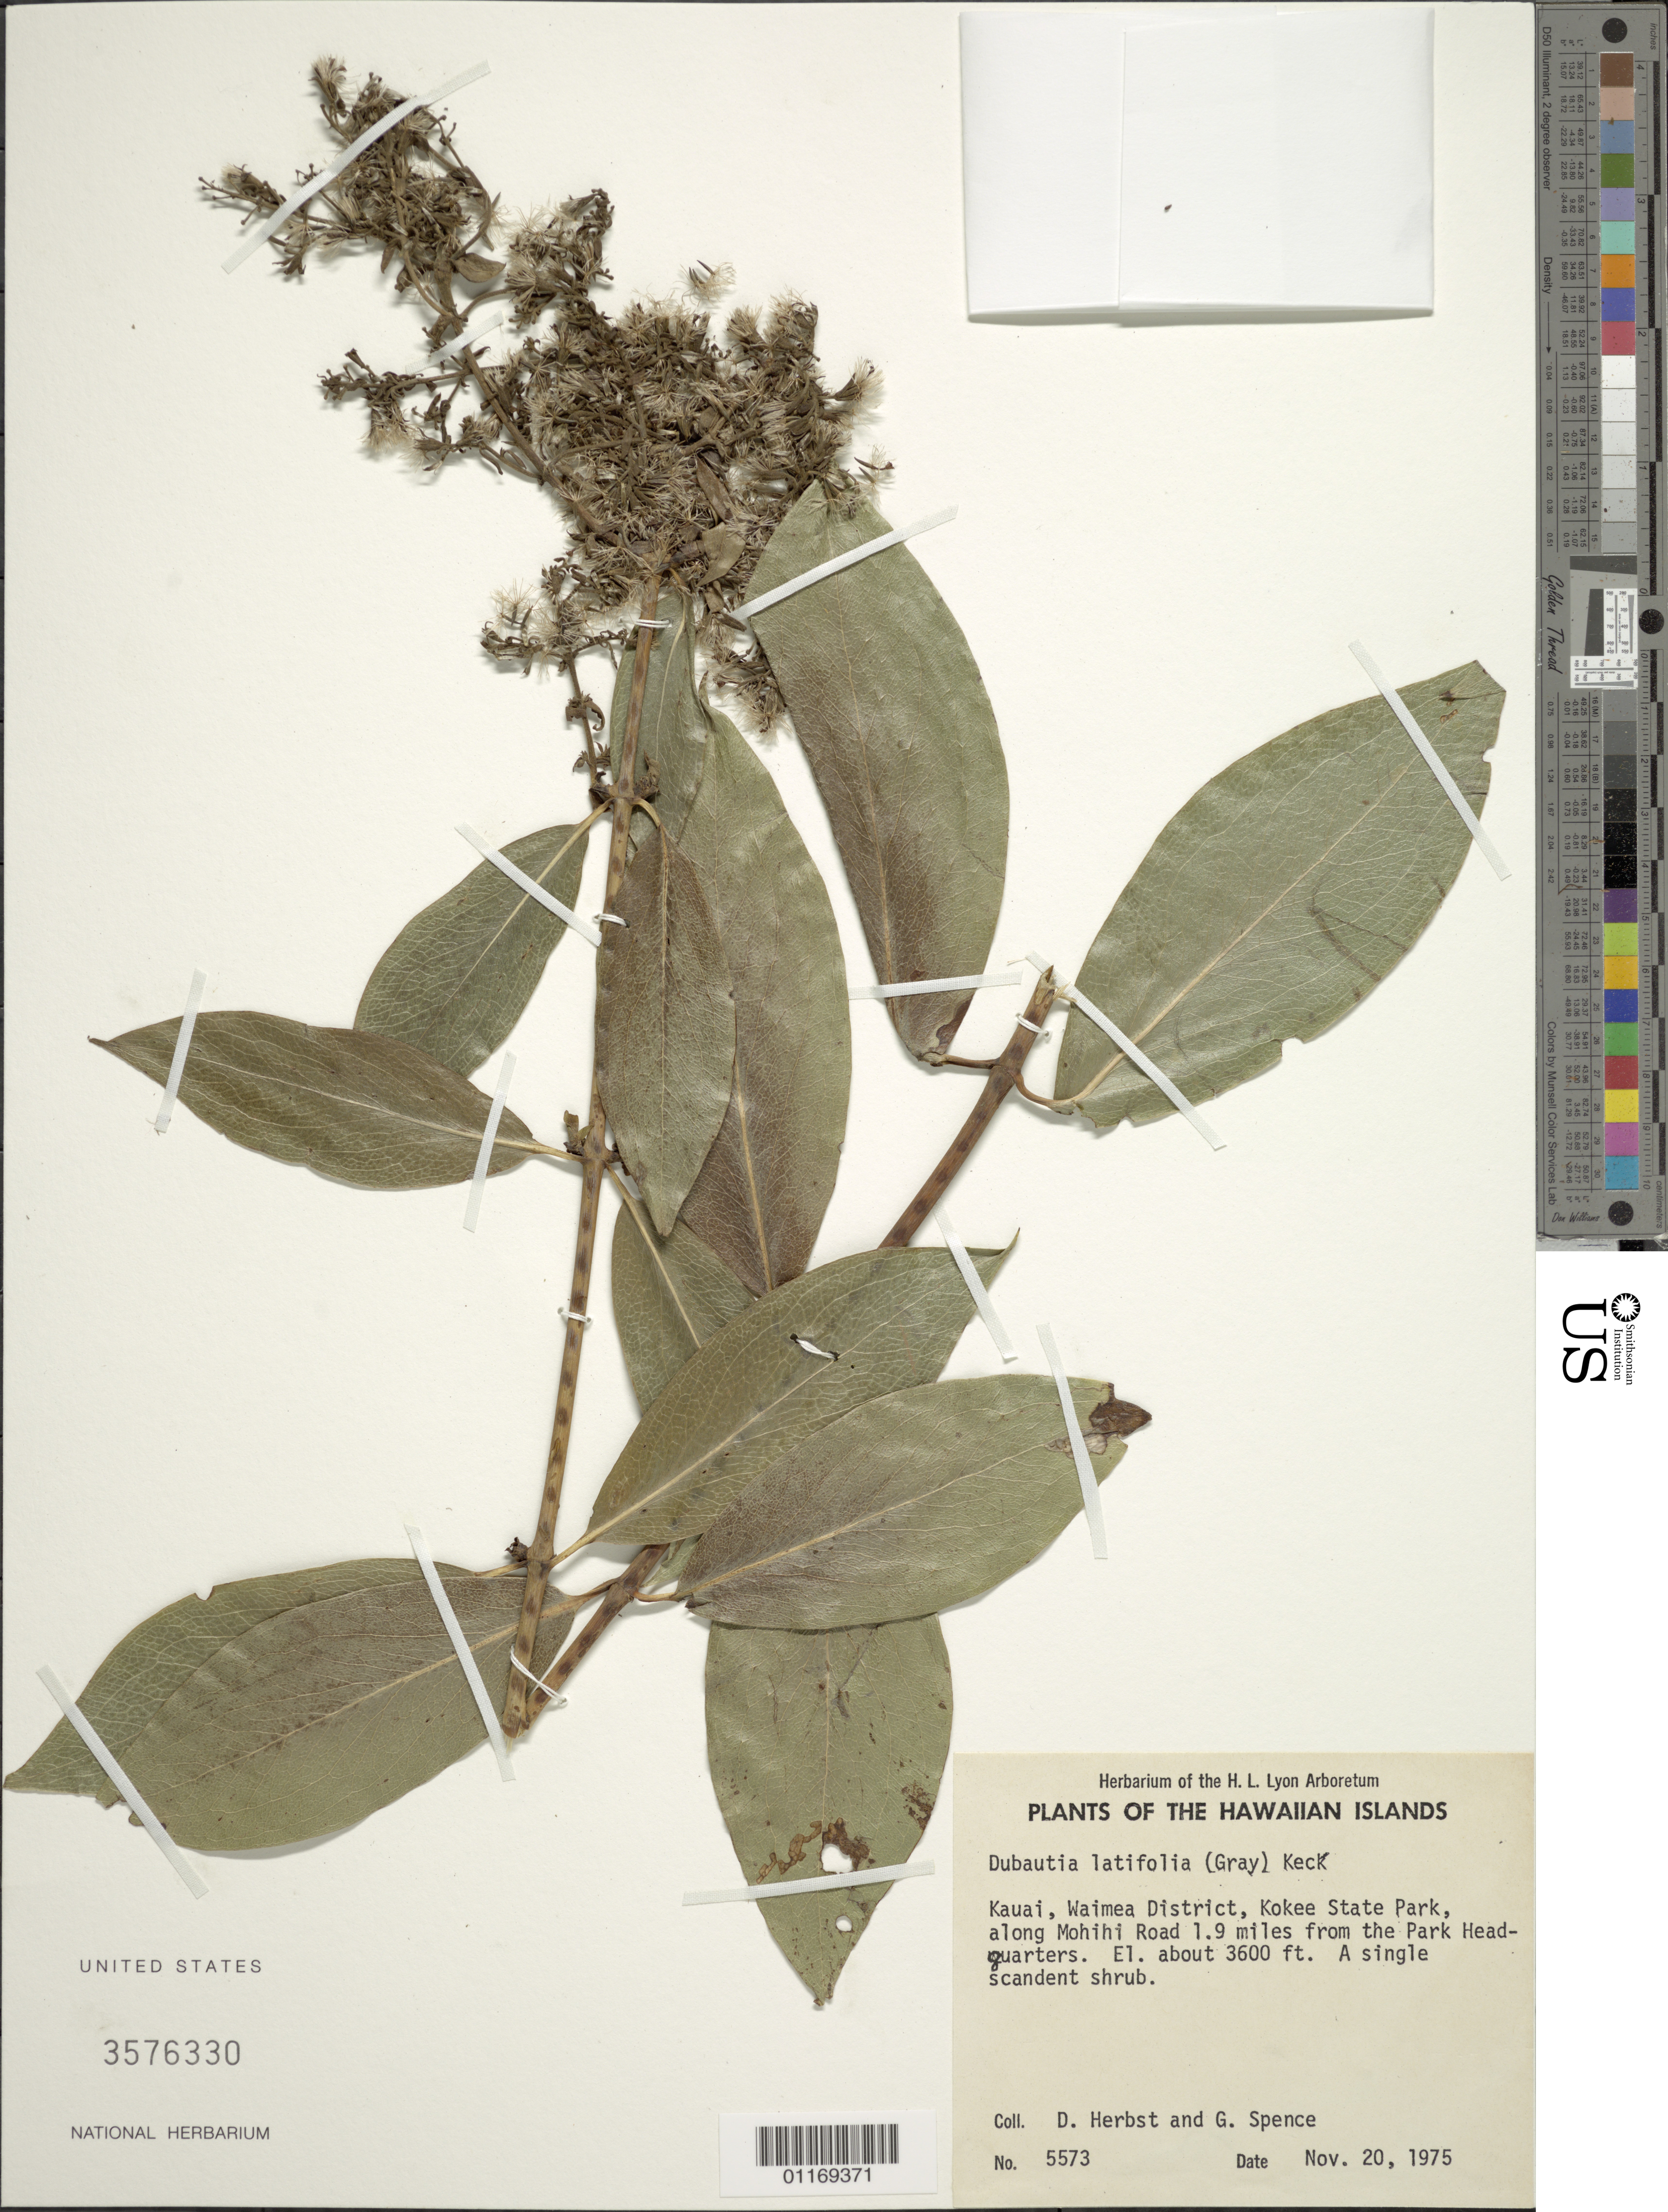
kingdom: Plantae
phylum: Tracheophyta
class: Magnoliopsida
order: Asterales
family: Asteraceae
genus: Dubautia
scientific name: Dubautia latifolia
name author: (A. Gray) D.D. Keck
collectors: D. R. Herbst & G. Spence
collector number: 5573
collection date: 1975-11-20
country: United States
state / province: Hawaii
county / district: Kauai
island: Kaua'i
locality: Waimea District, Kokee State Park, along Mohihi Road 1.9 miles from the Park Headquarters.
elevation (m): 1097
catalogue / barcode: US 3576330